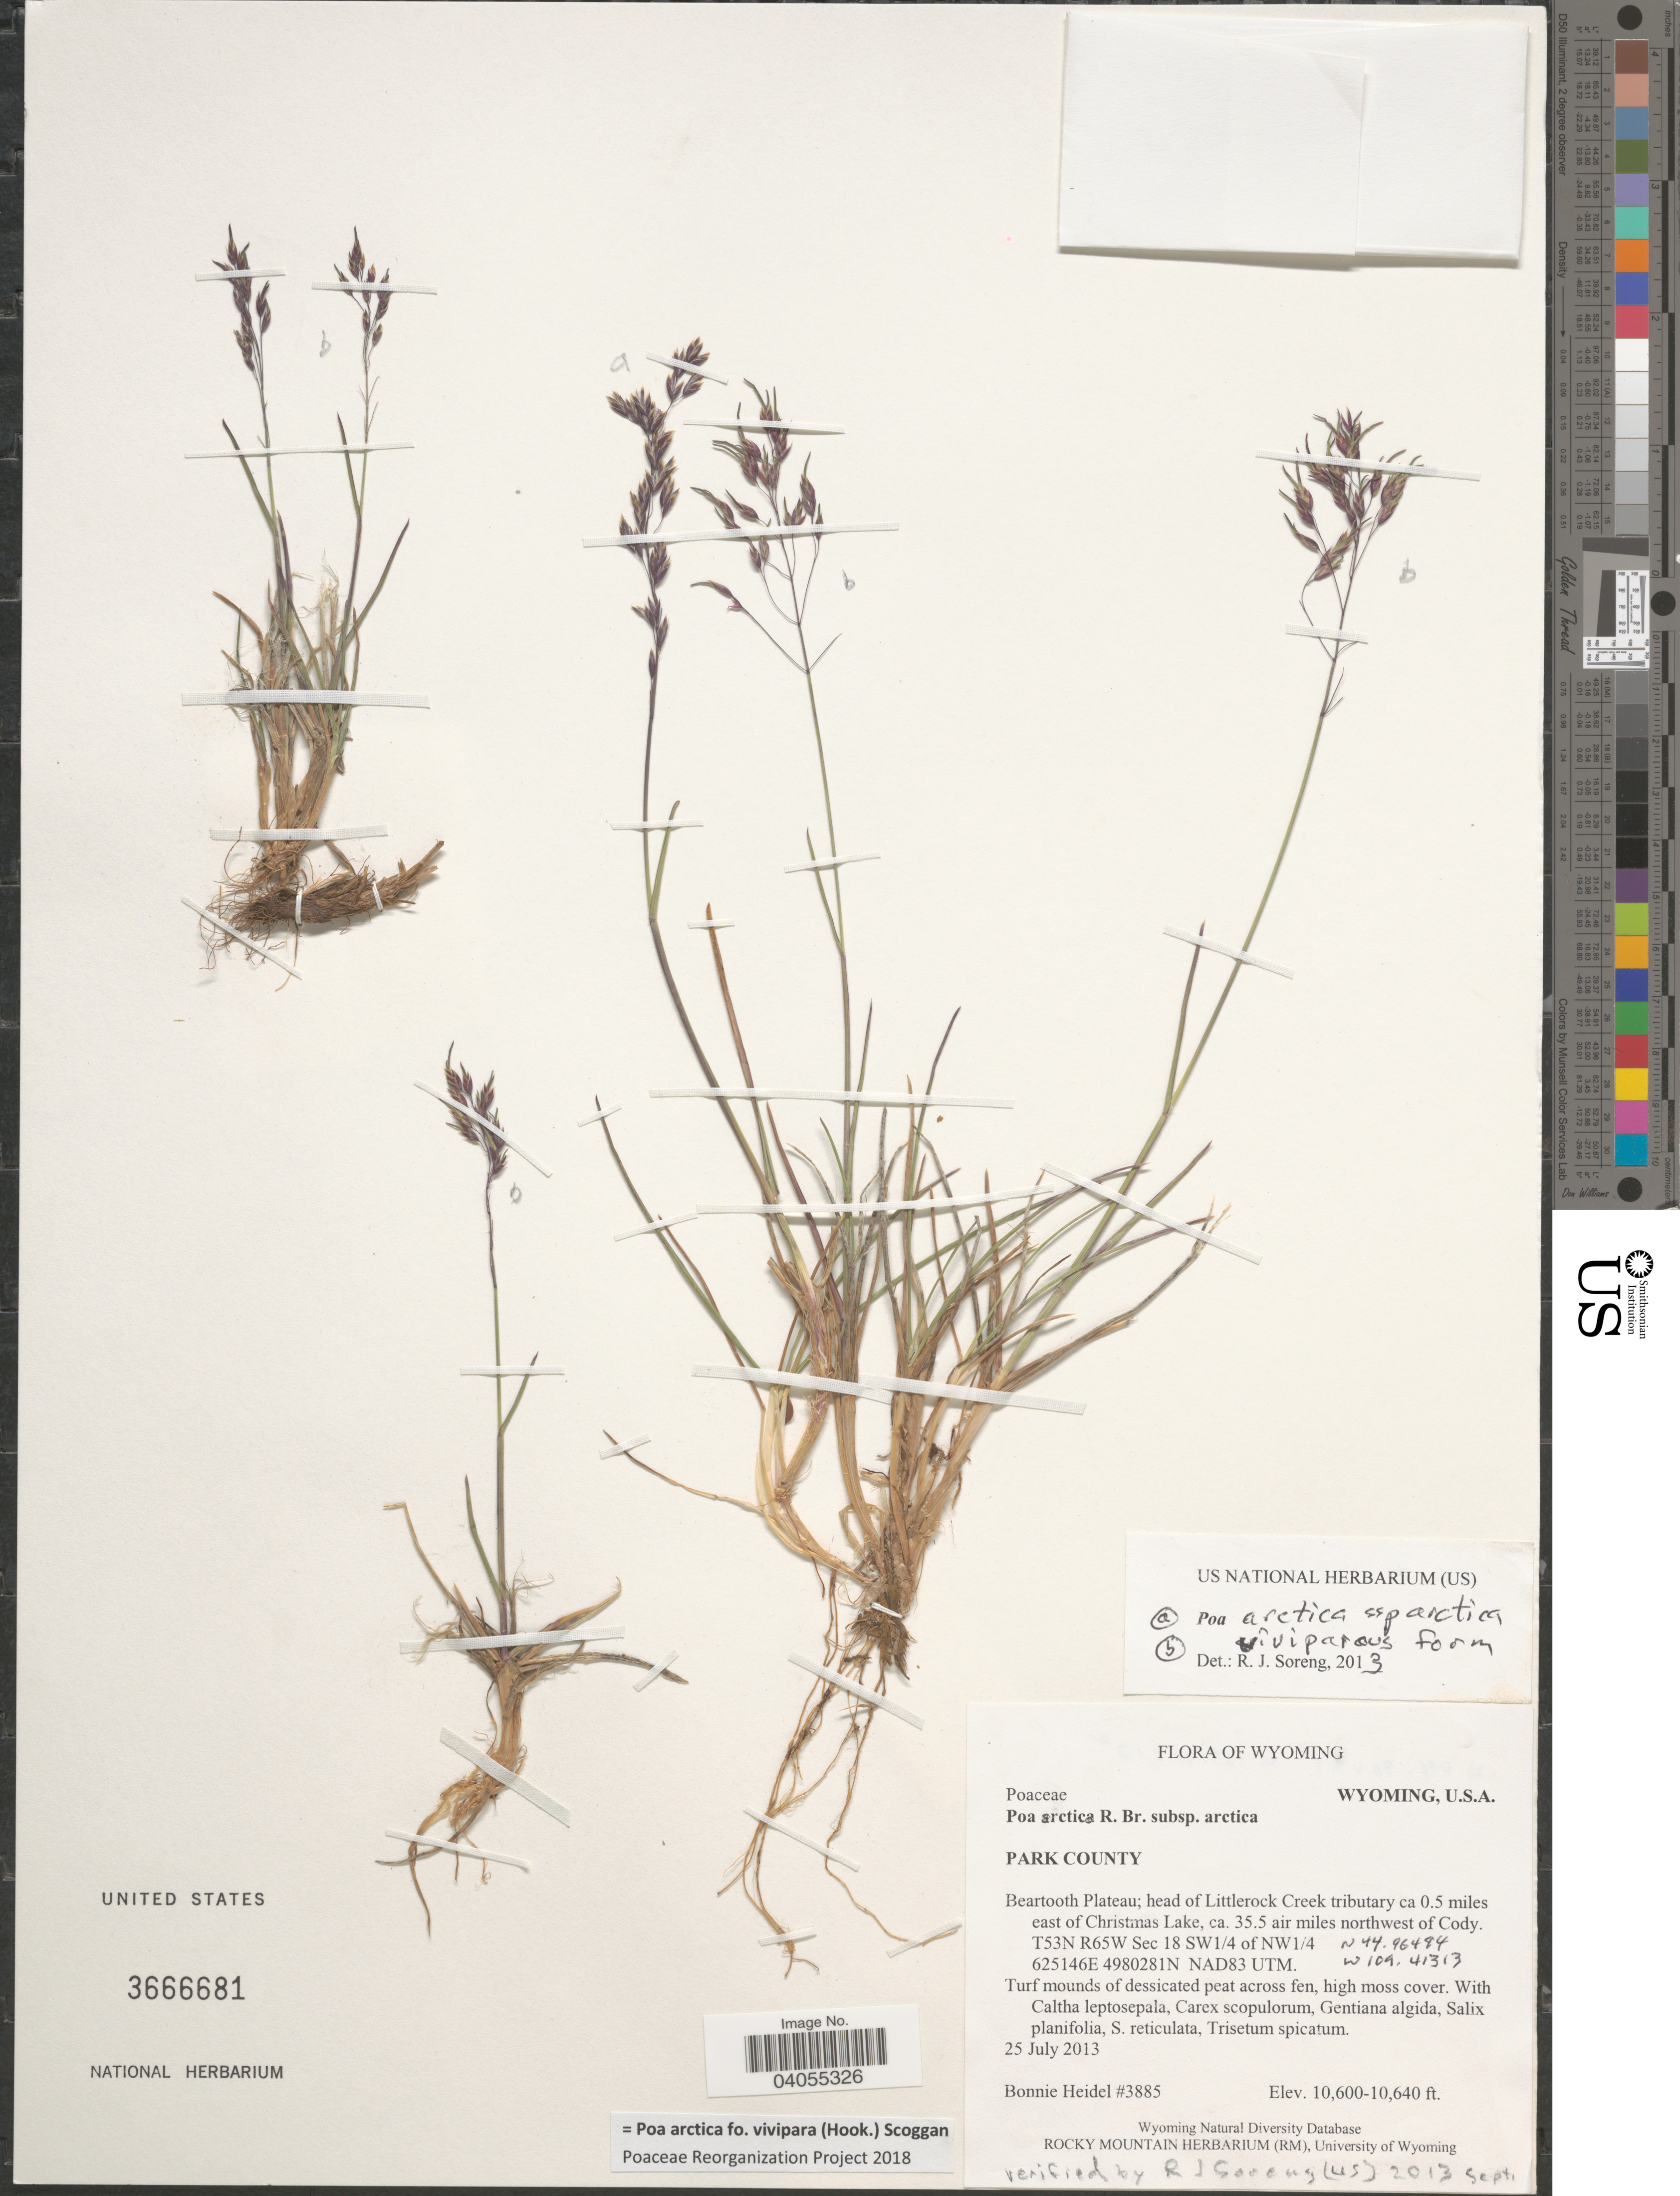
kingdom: Plantae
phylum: Tracheophyta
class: Liliopsida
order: Poales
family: Poaceae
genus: Poa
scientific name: Poa arctica f. vivipara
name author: (Hook.) Scoggan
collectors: B. Heidel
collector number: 3885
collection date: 2013-07-25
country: United States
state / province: Wyoming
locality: Park County. Beartooth Plateau; head of Littlerock Creek tributary ca 0.5 miles east of Christmas Lake, ca. 35.5 air miles northwest of Cody. T53N R65W Sec 18 SW¼ of NW ¼. 625146E 4980281N NAD83 UTM.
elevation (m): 3231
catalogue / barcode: US 3666681